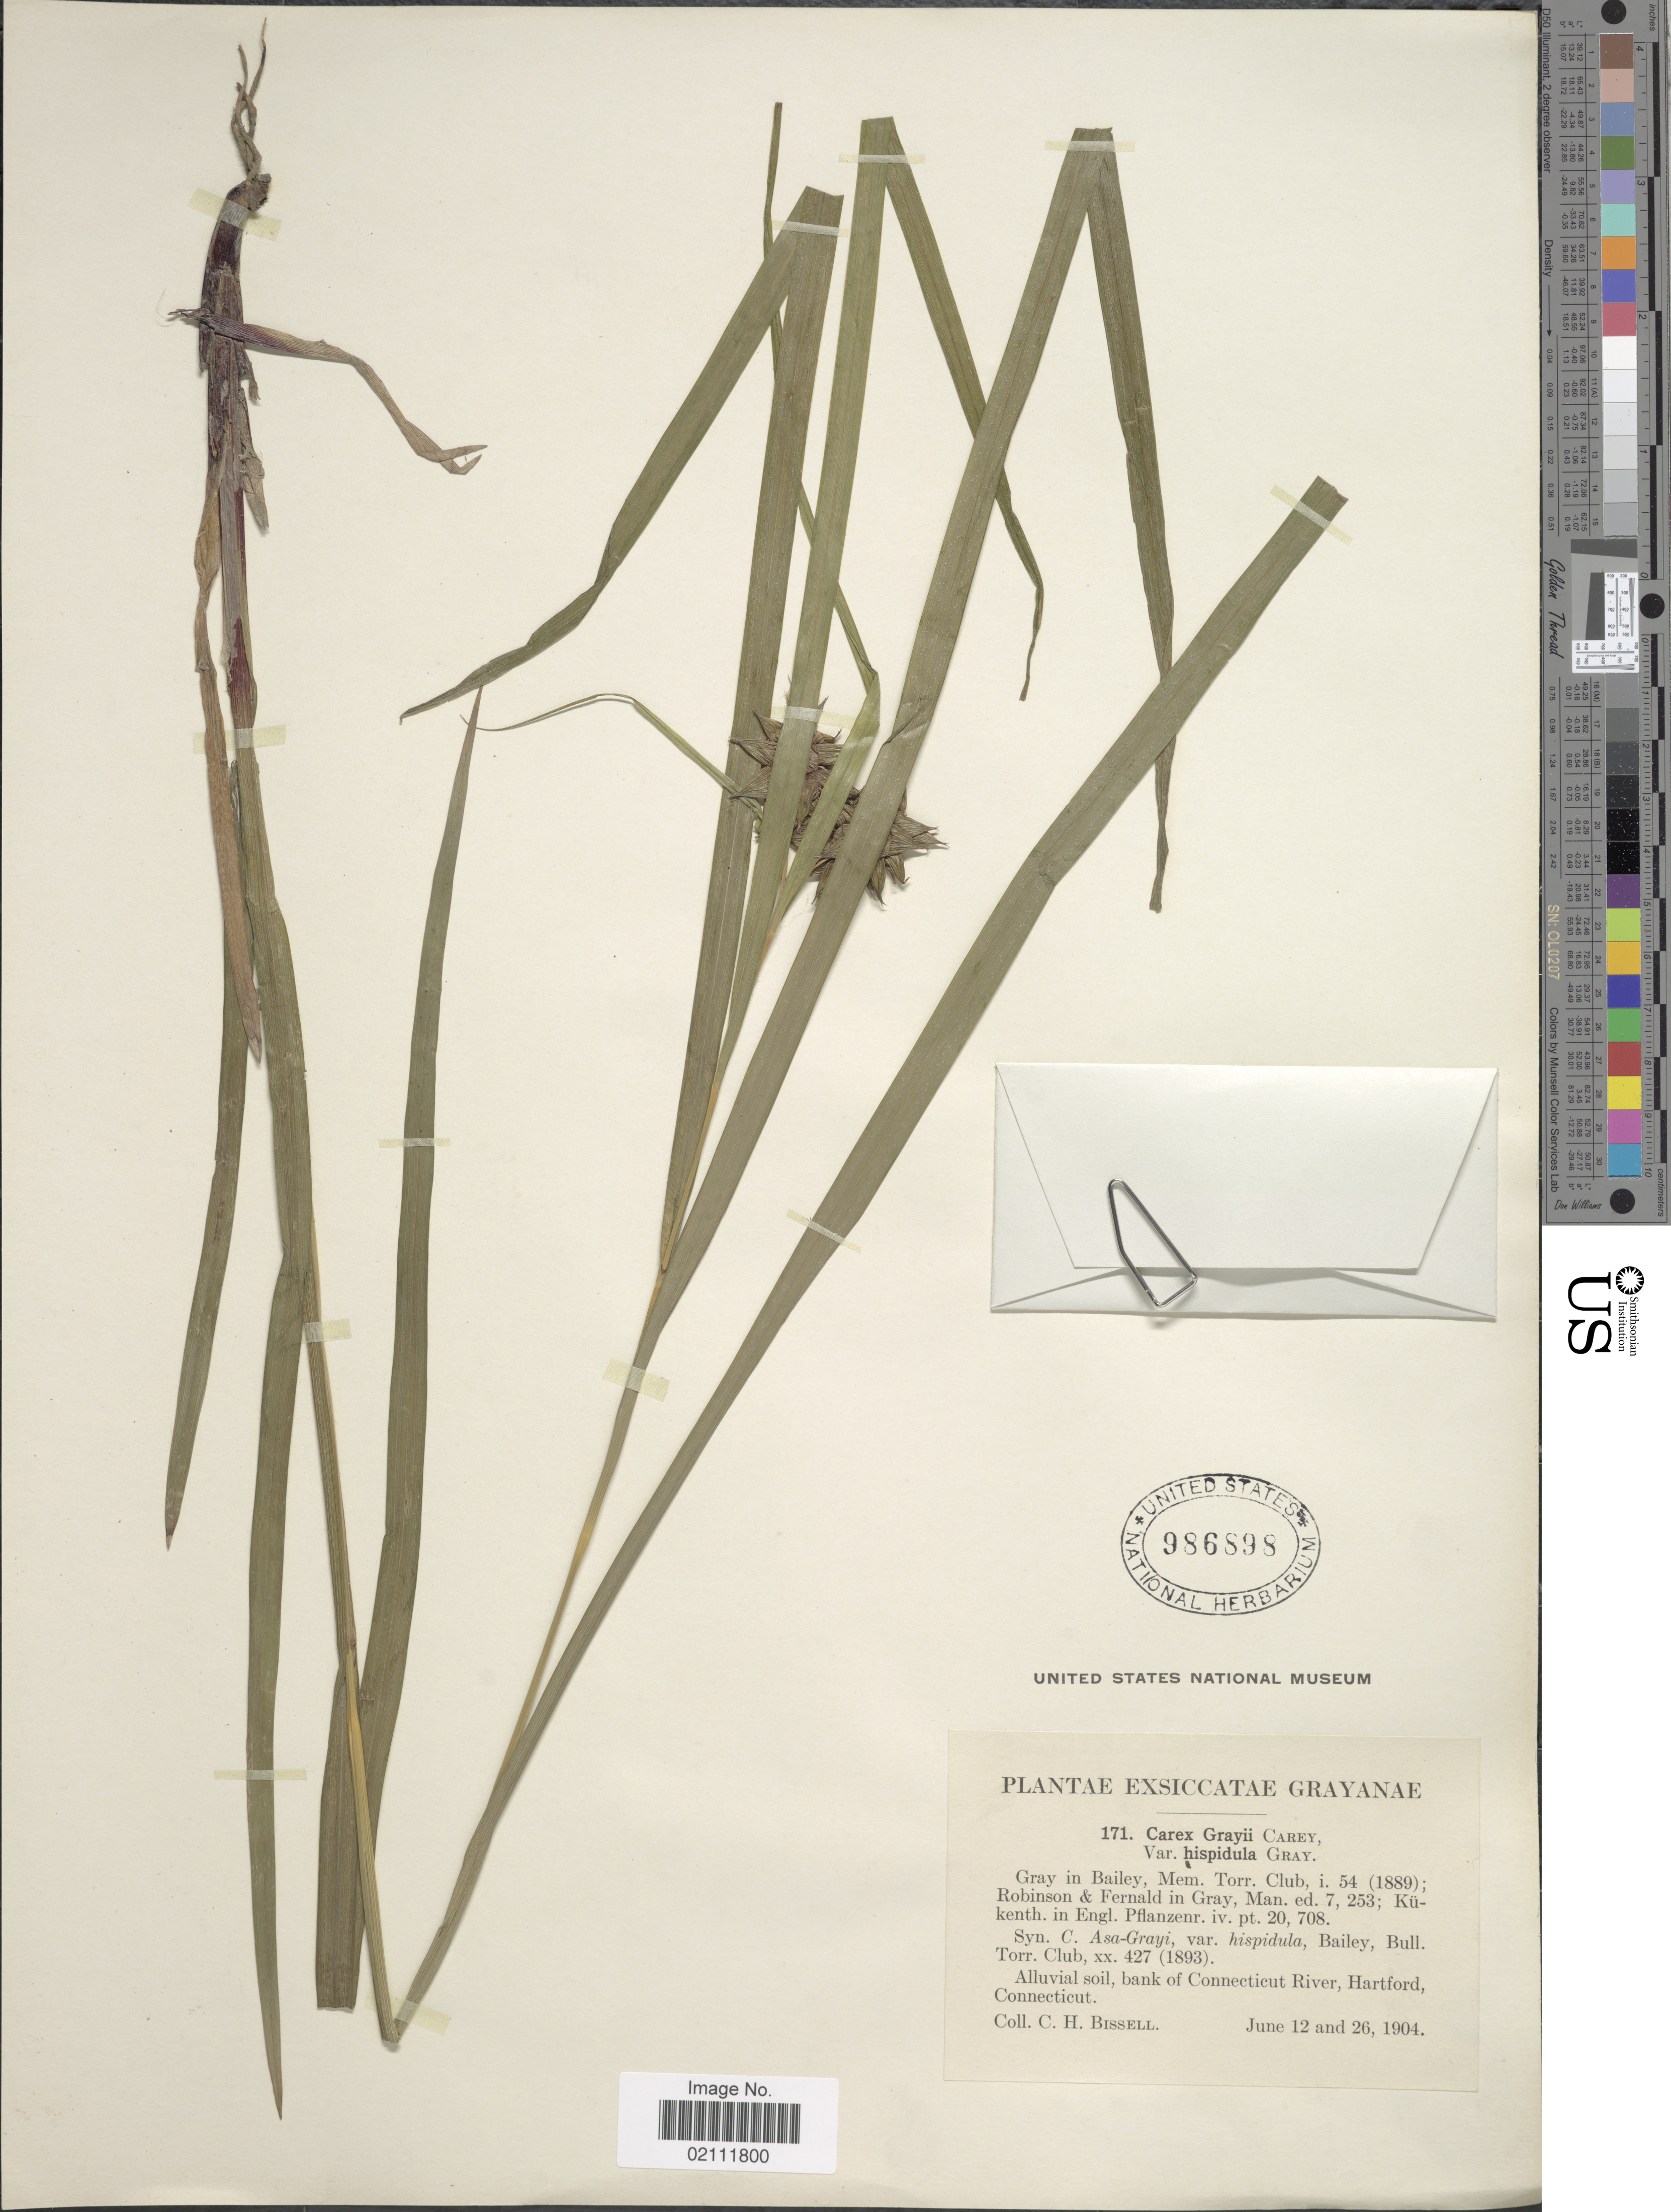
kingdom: Plantae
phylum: Tracheophyta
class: Liliopsida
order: Poales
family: Cyperaceae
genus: Carex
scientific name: Carex grayi var. hispidula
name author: A. Gray ex L.H. Bailey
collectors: C. Bissell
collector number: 171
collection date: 1904-06-12/1904-06-26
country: United States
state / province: Connecticut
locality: Grayanae, bank of Connecticut River, Hartford.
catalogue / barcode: US 986898